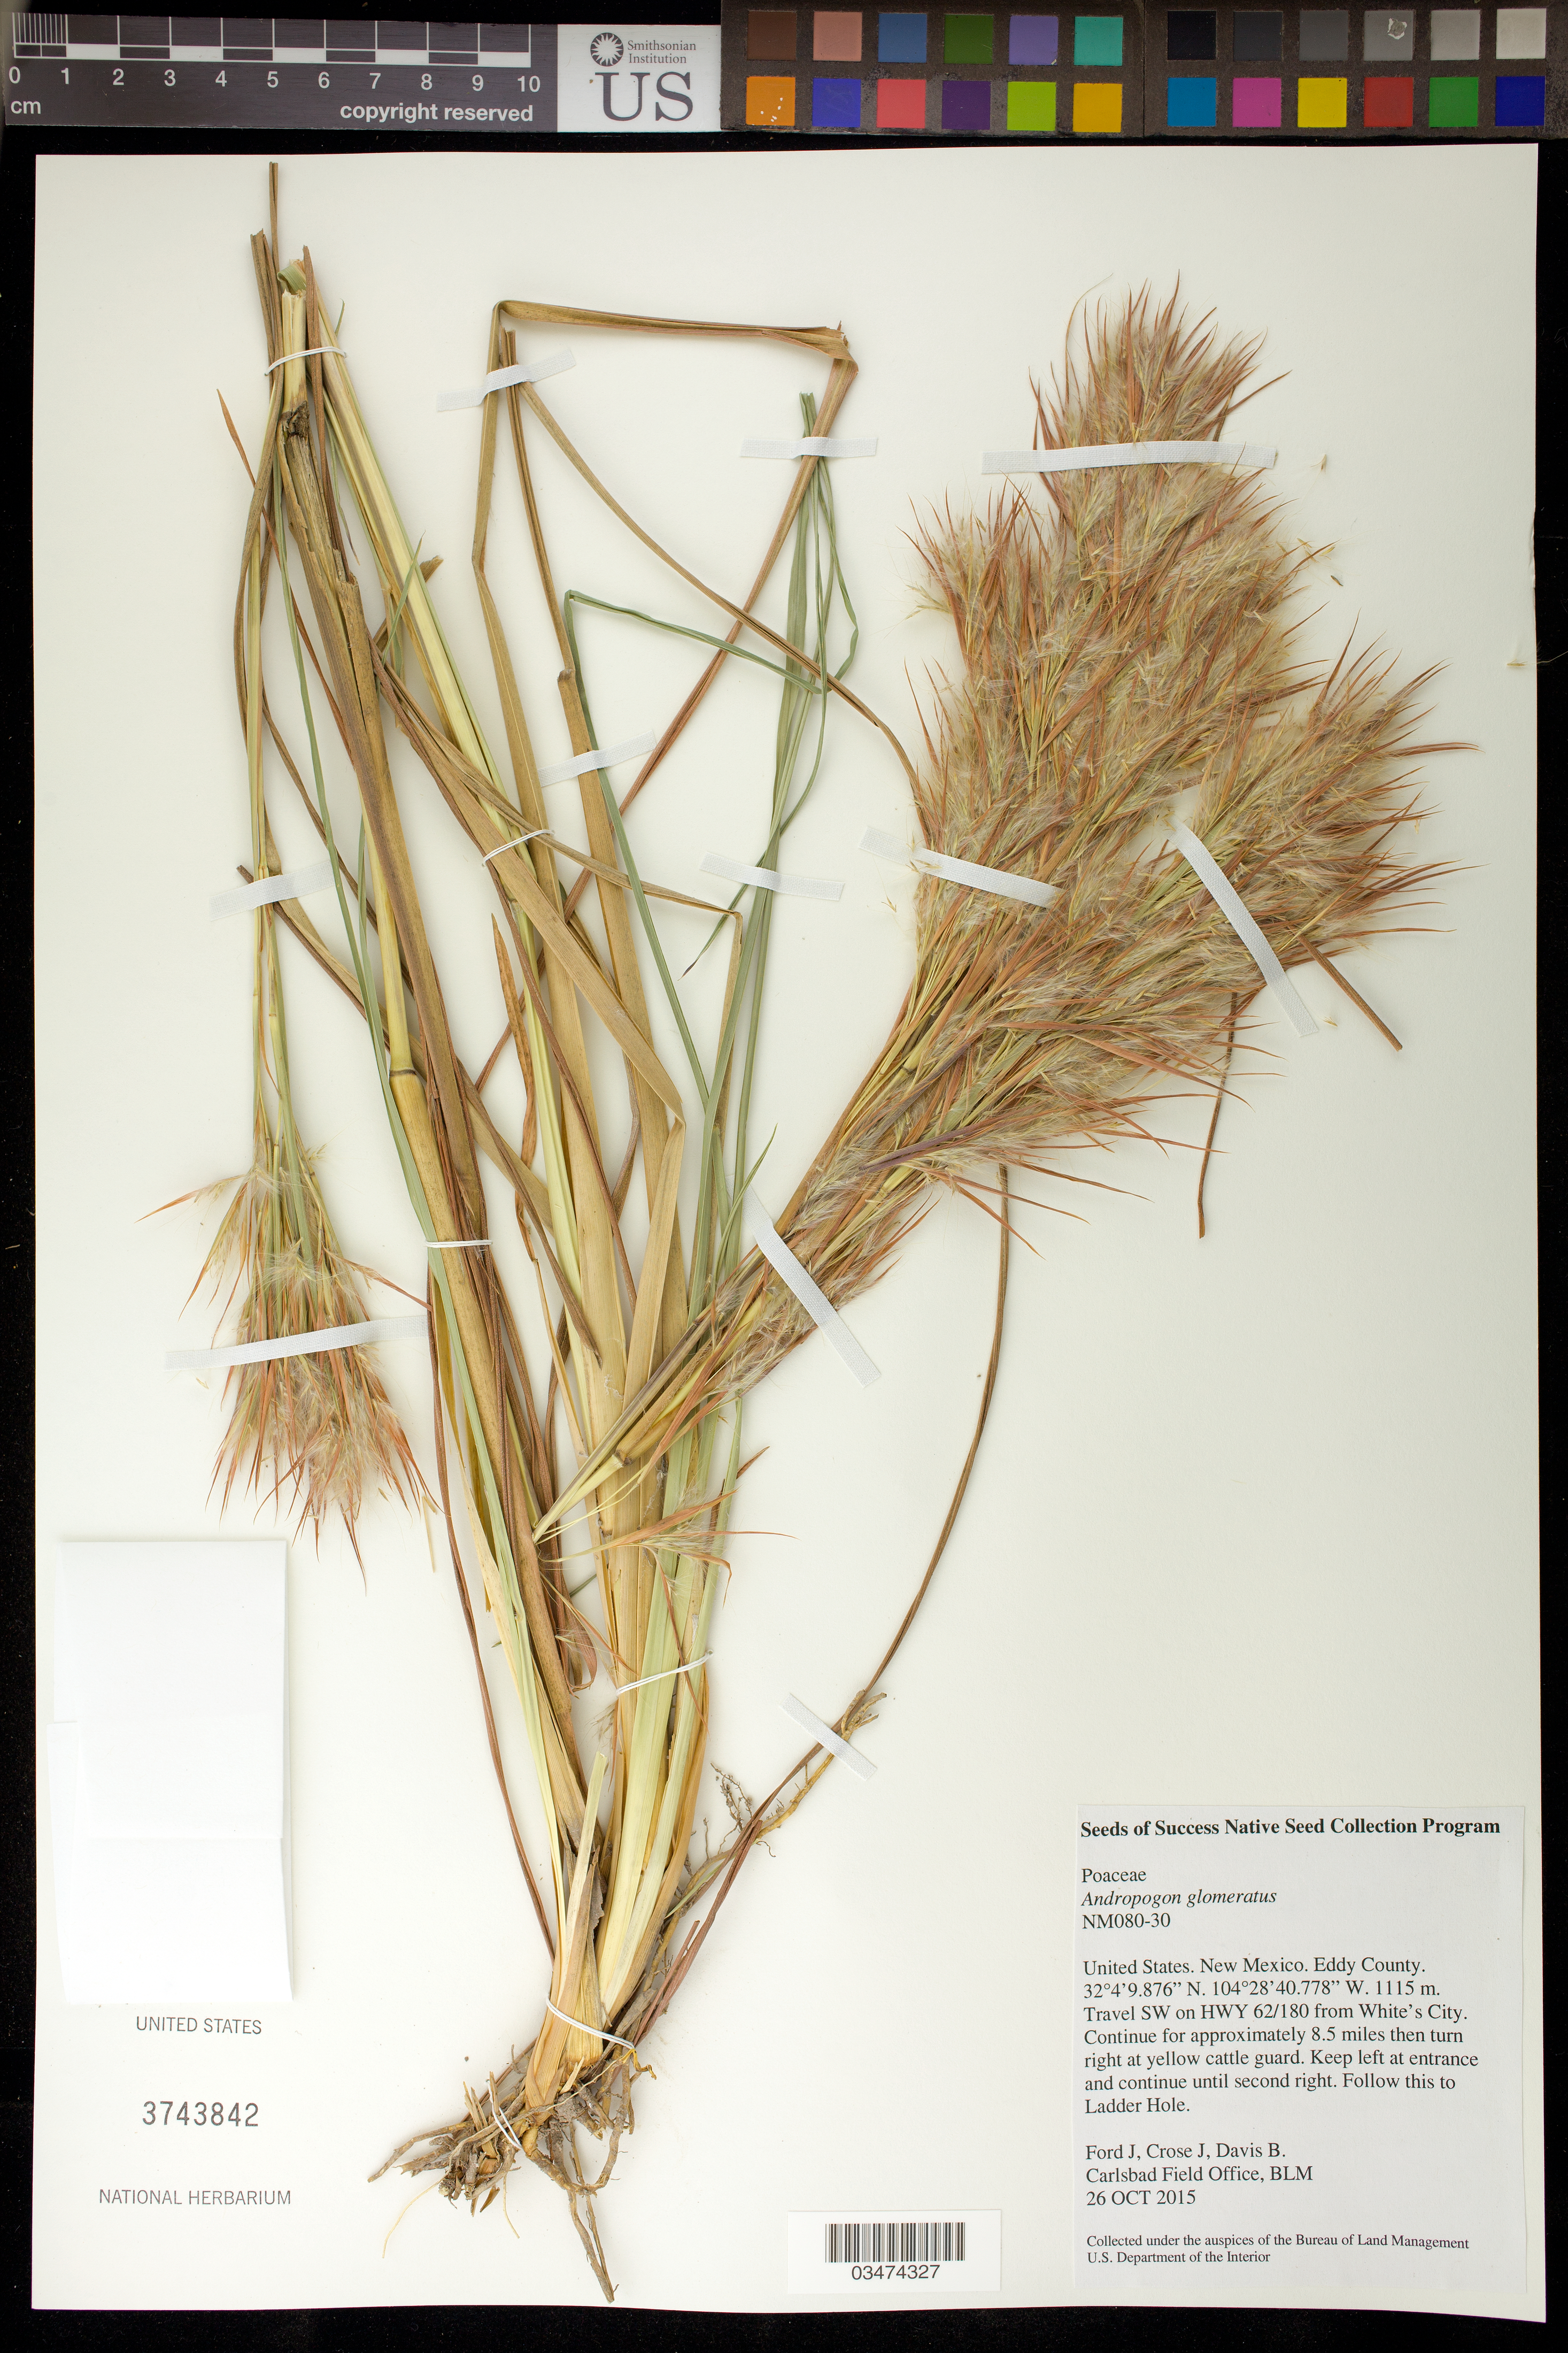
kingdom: Plantae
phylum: Tracheophyta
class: Liliopsida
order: Poales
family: Poaceae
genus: Andropogon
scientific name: Andropogon glomeratus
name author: (Walter) Britton et al.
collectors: J. Ford, J. Crose & B. Davis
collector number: NM080-30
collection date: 2015-10-22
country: United States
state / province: New Mexico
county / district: Eddy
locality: Ladder Hole, near White's City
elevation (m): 1115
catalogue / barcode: US 3743842